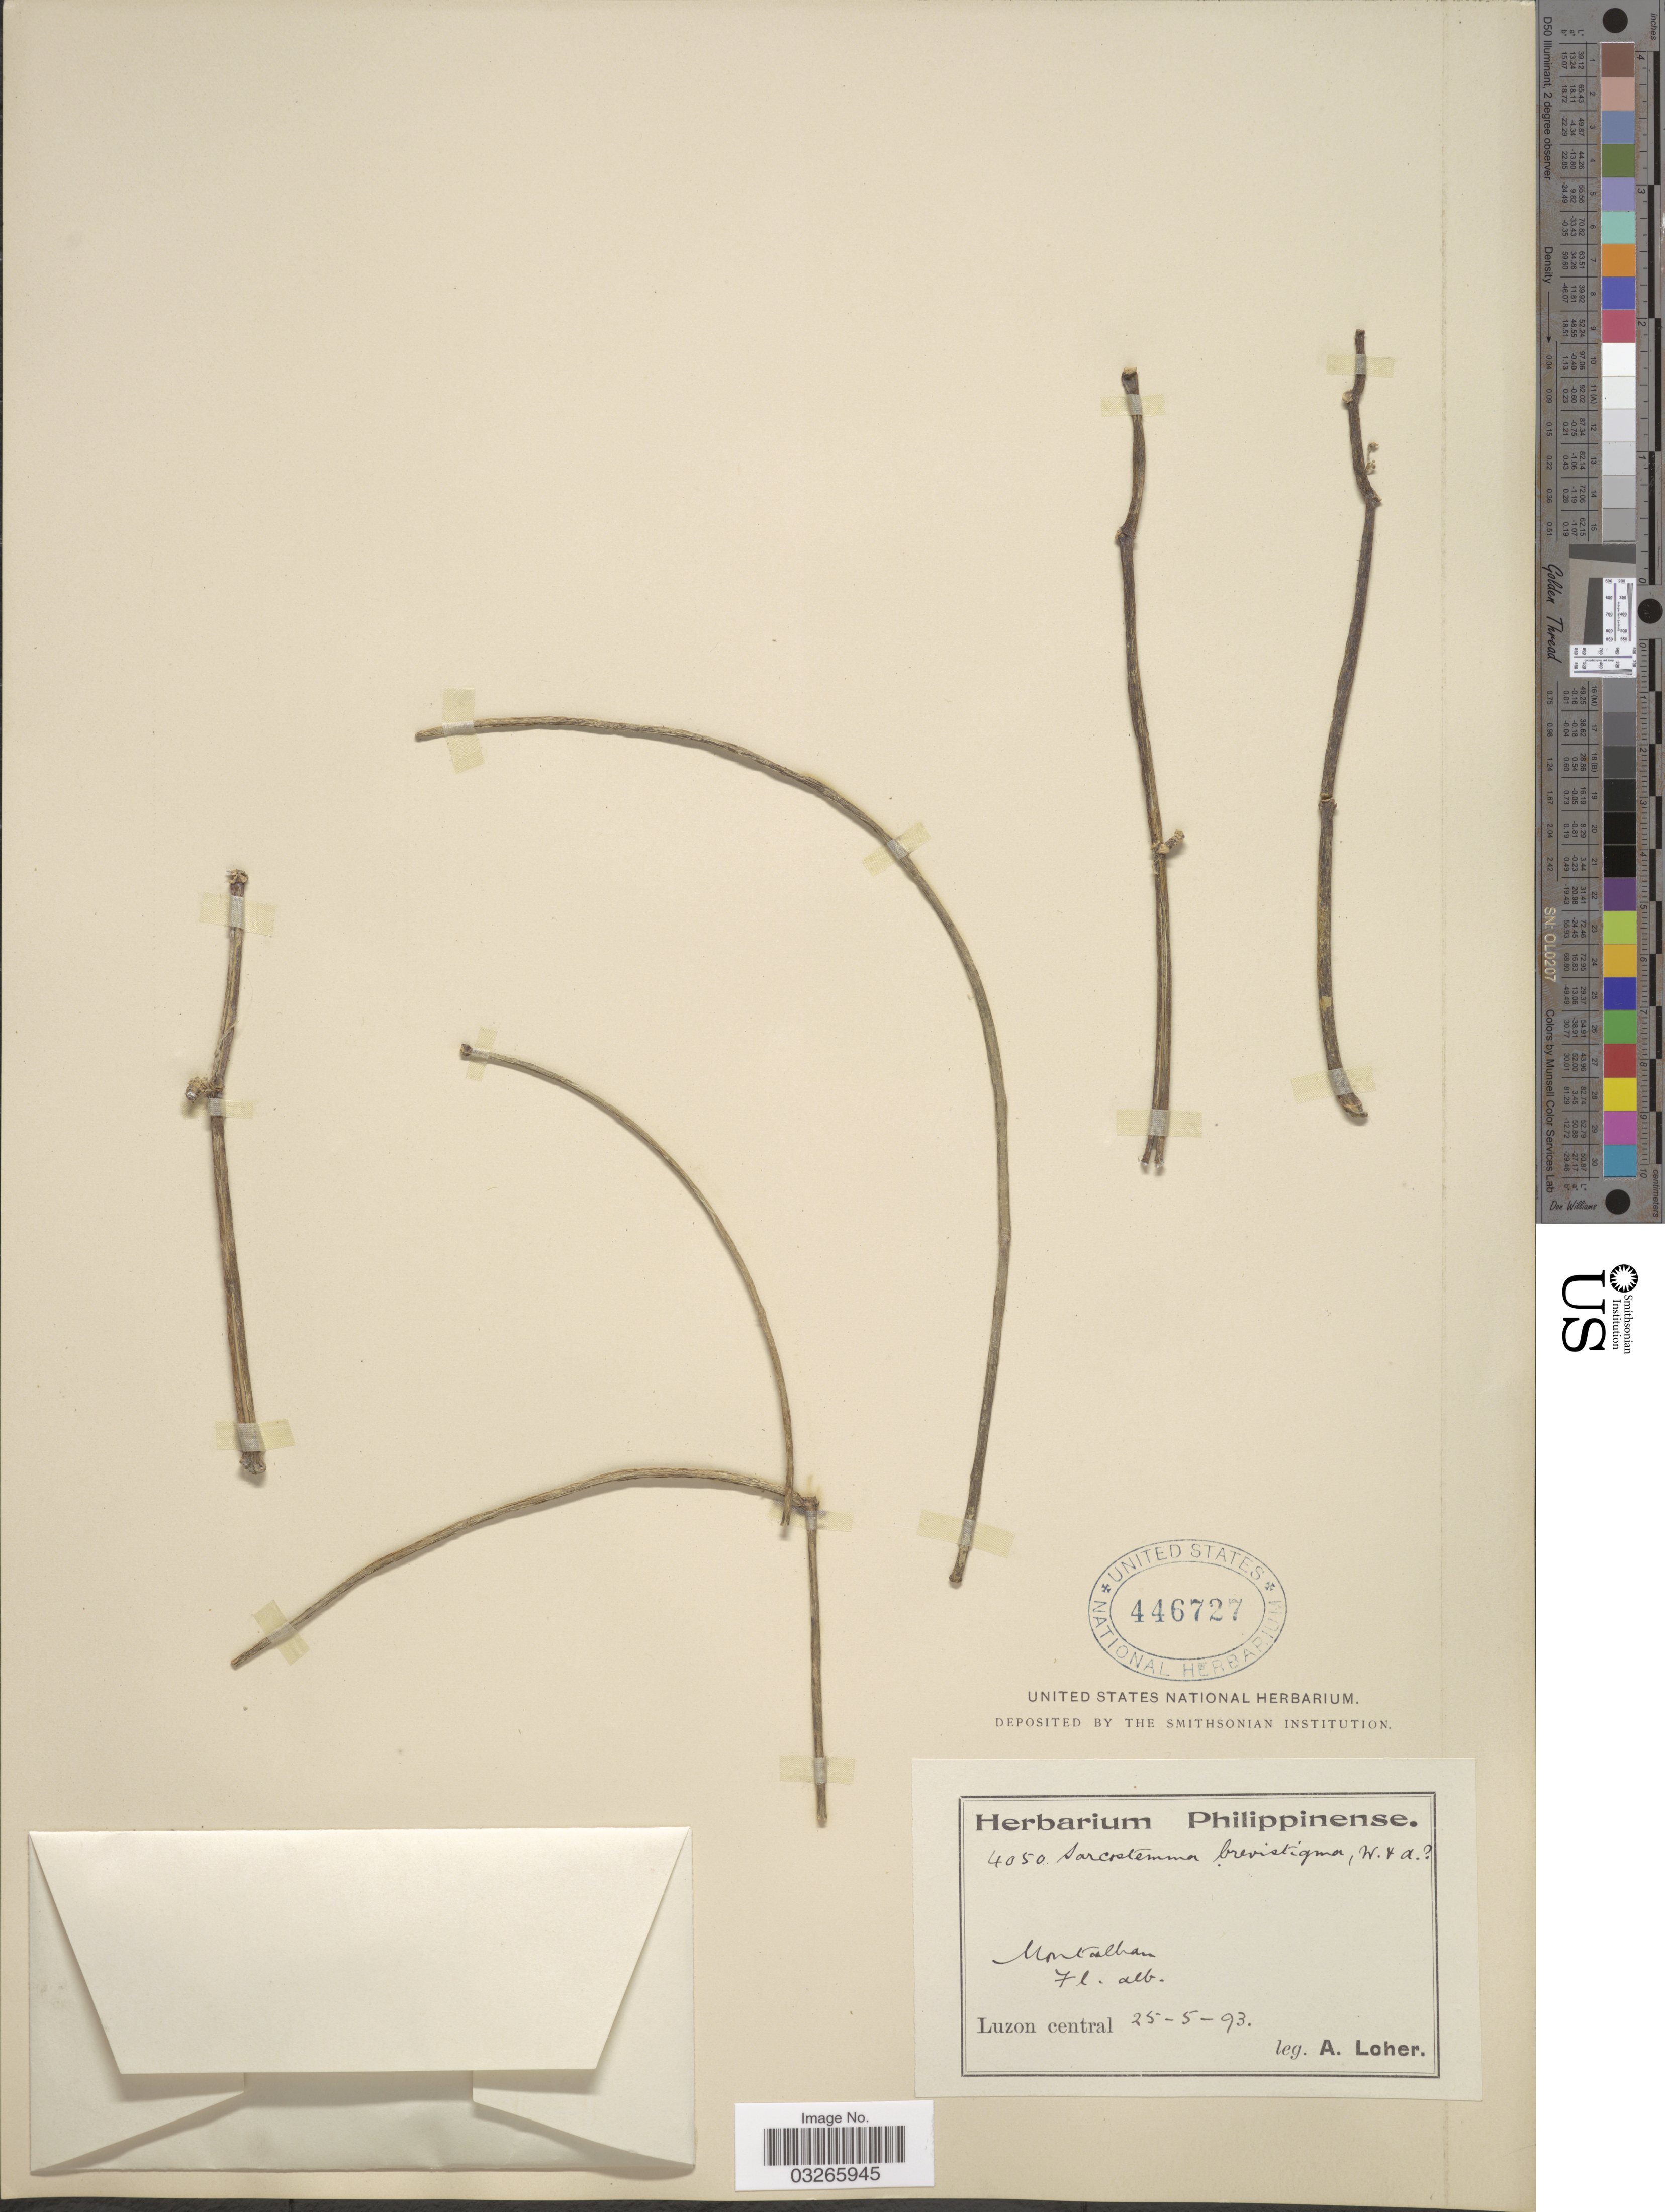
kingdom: Plantae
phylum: Tracheophyta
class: Magnoliopsida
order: Gentianales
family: Apocynaceae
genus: Sarcostemma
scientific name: Sarcostemma brevistigma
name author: Wight & Arn.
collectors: A. Loher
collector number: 4050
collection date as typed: Transcribed d/m/y: 25/5/93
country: Philippines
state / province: Central Luzon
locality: Montalban. Luzon central.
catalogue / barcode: US 446727